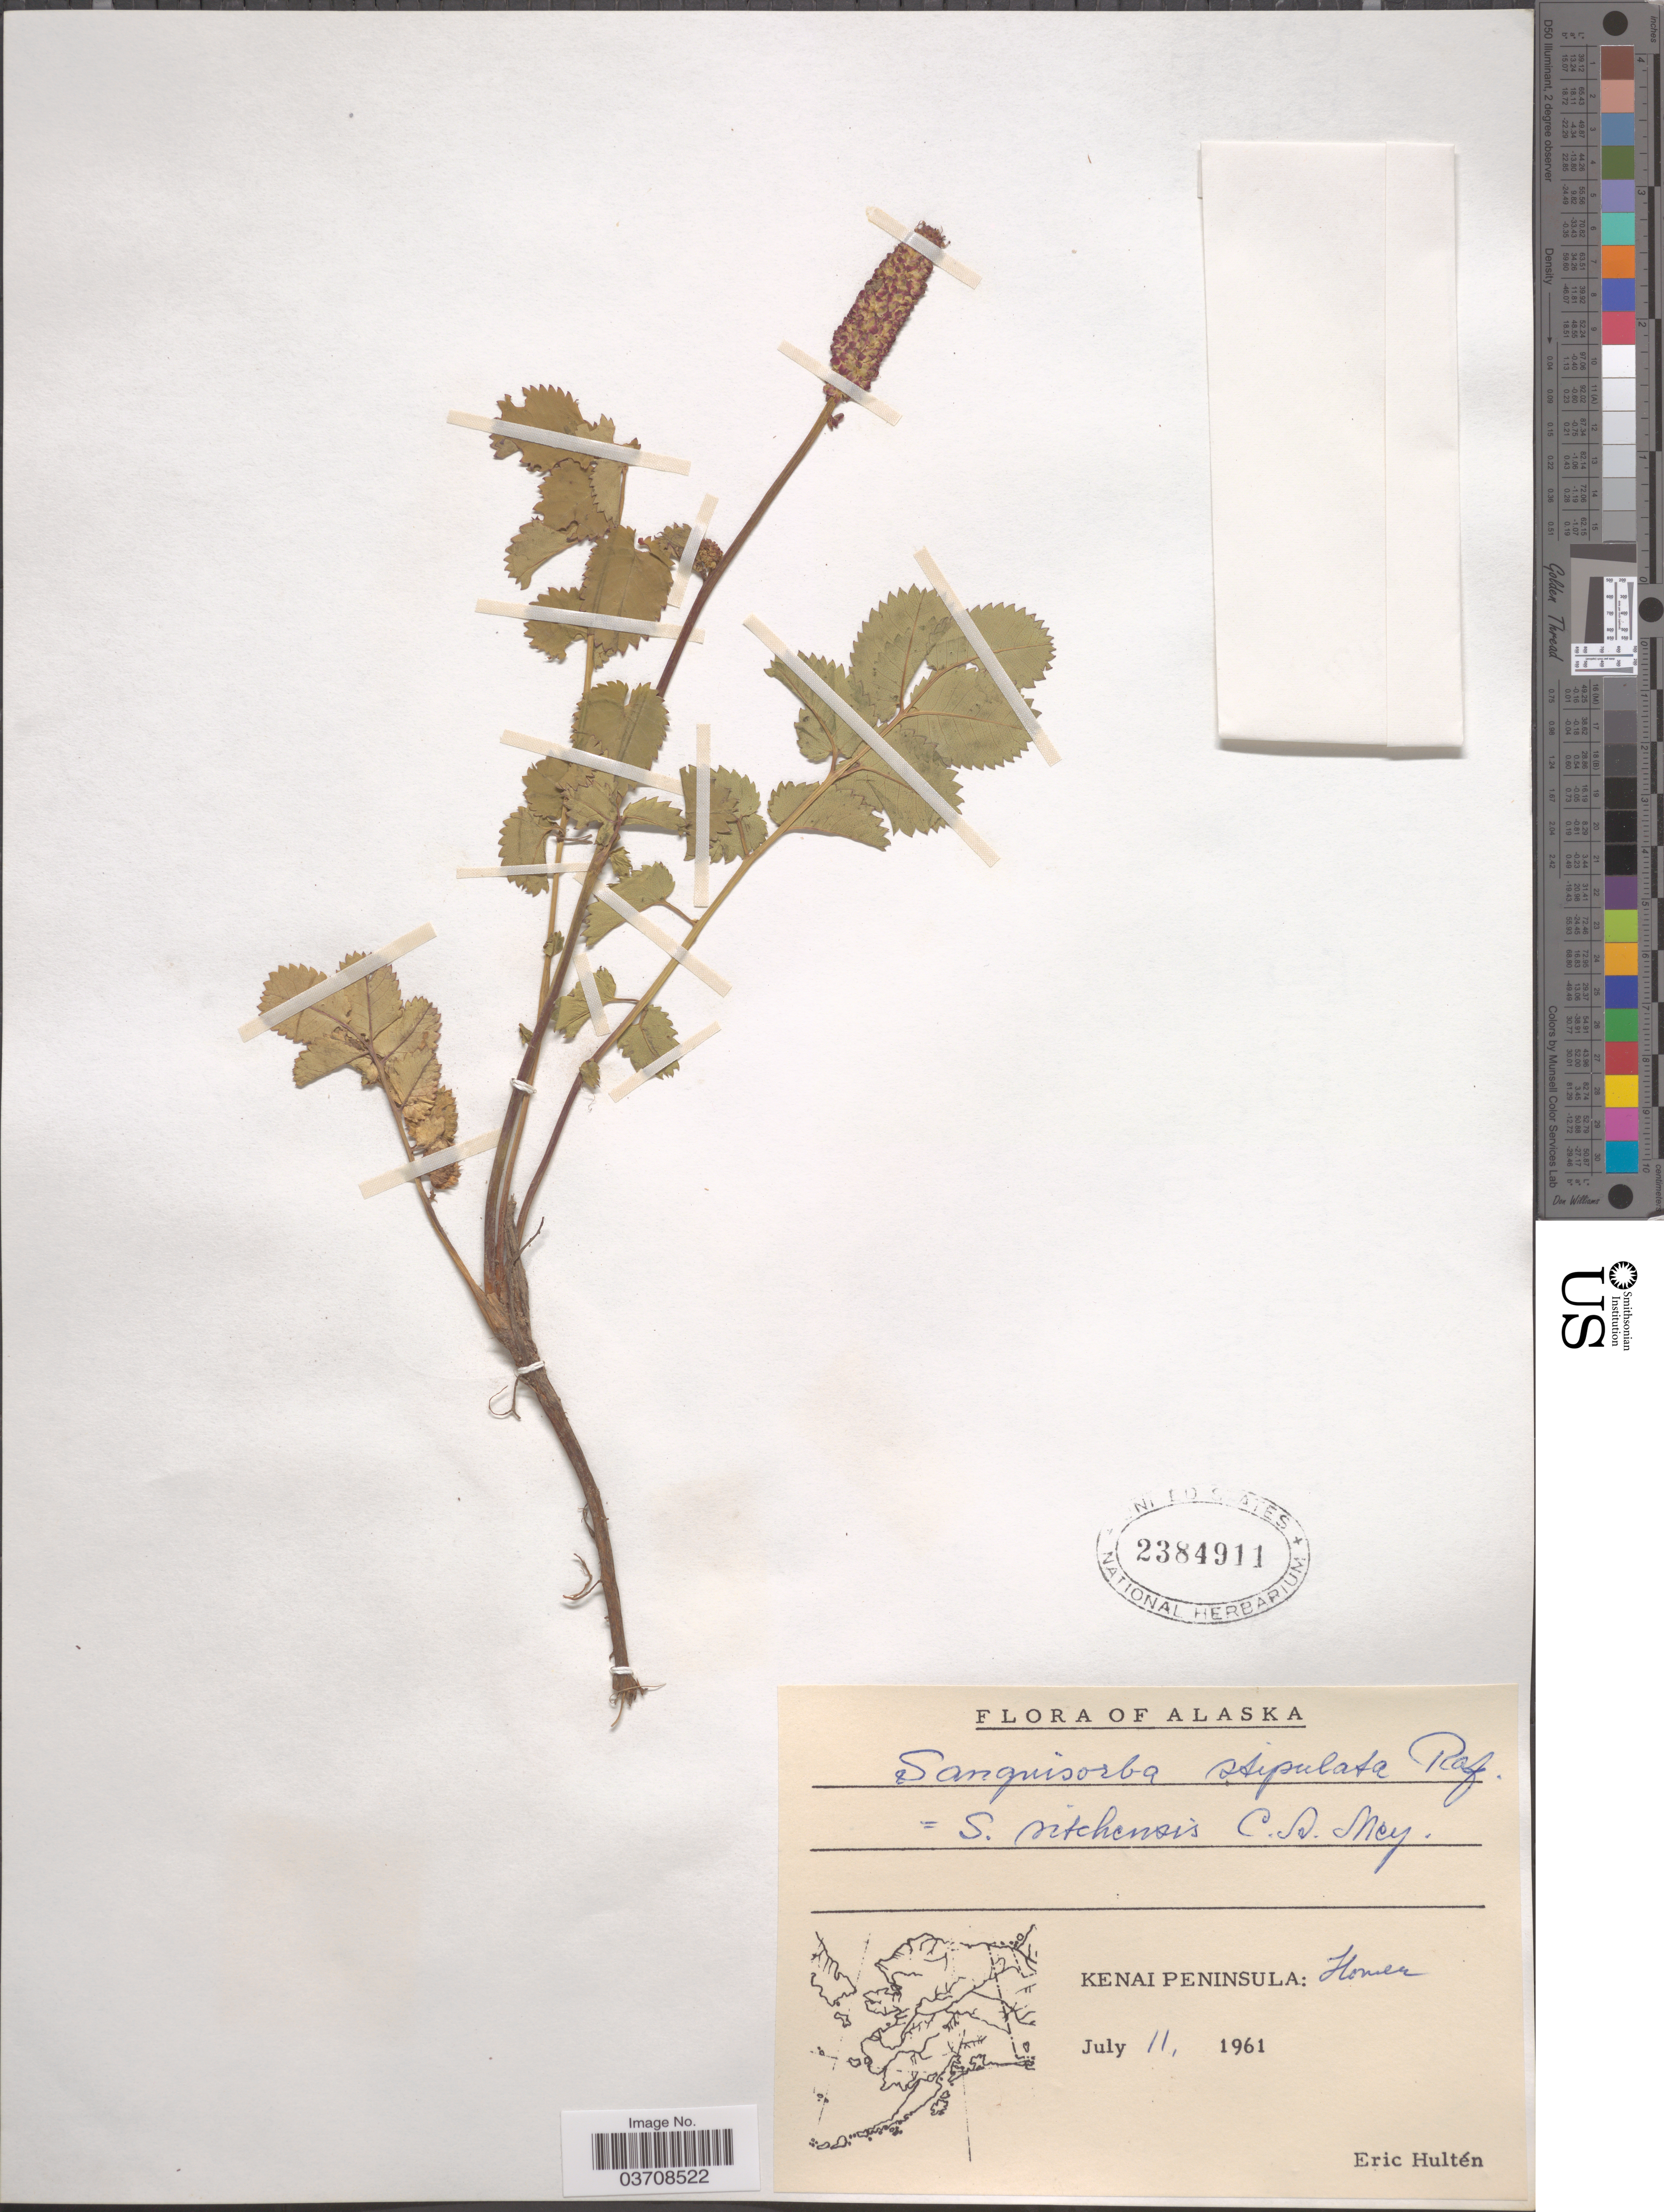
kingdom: Plantae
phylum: Tracheophyta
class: Magnoliopsida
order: Rosales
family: Rosaceae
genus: Sanguisorba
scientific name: Sanguisorba stipulata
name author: Raf.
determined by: Strong, Mark T., (BOT), Smithsonian Institution - National Museum of Natural History (UNITED STATES)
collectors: E. G. Hultén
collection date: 1961-07-11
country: United States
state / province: Alaska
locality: Kenai Peninsula: Homer.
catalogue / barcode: US 2384911